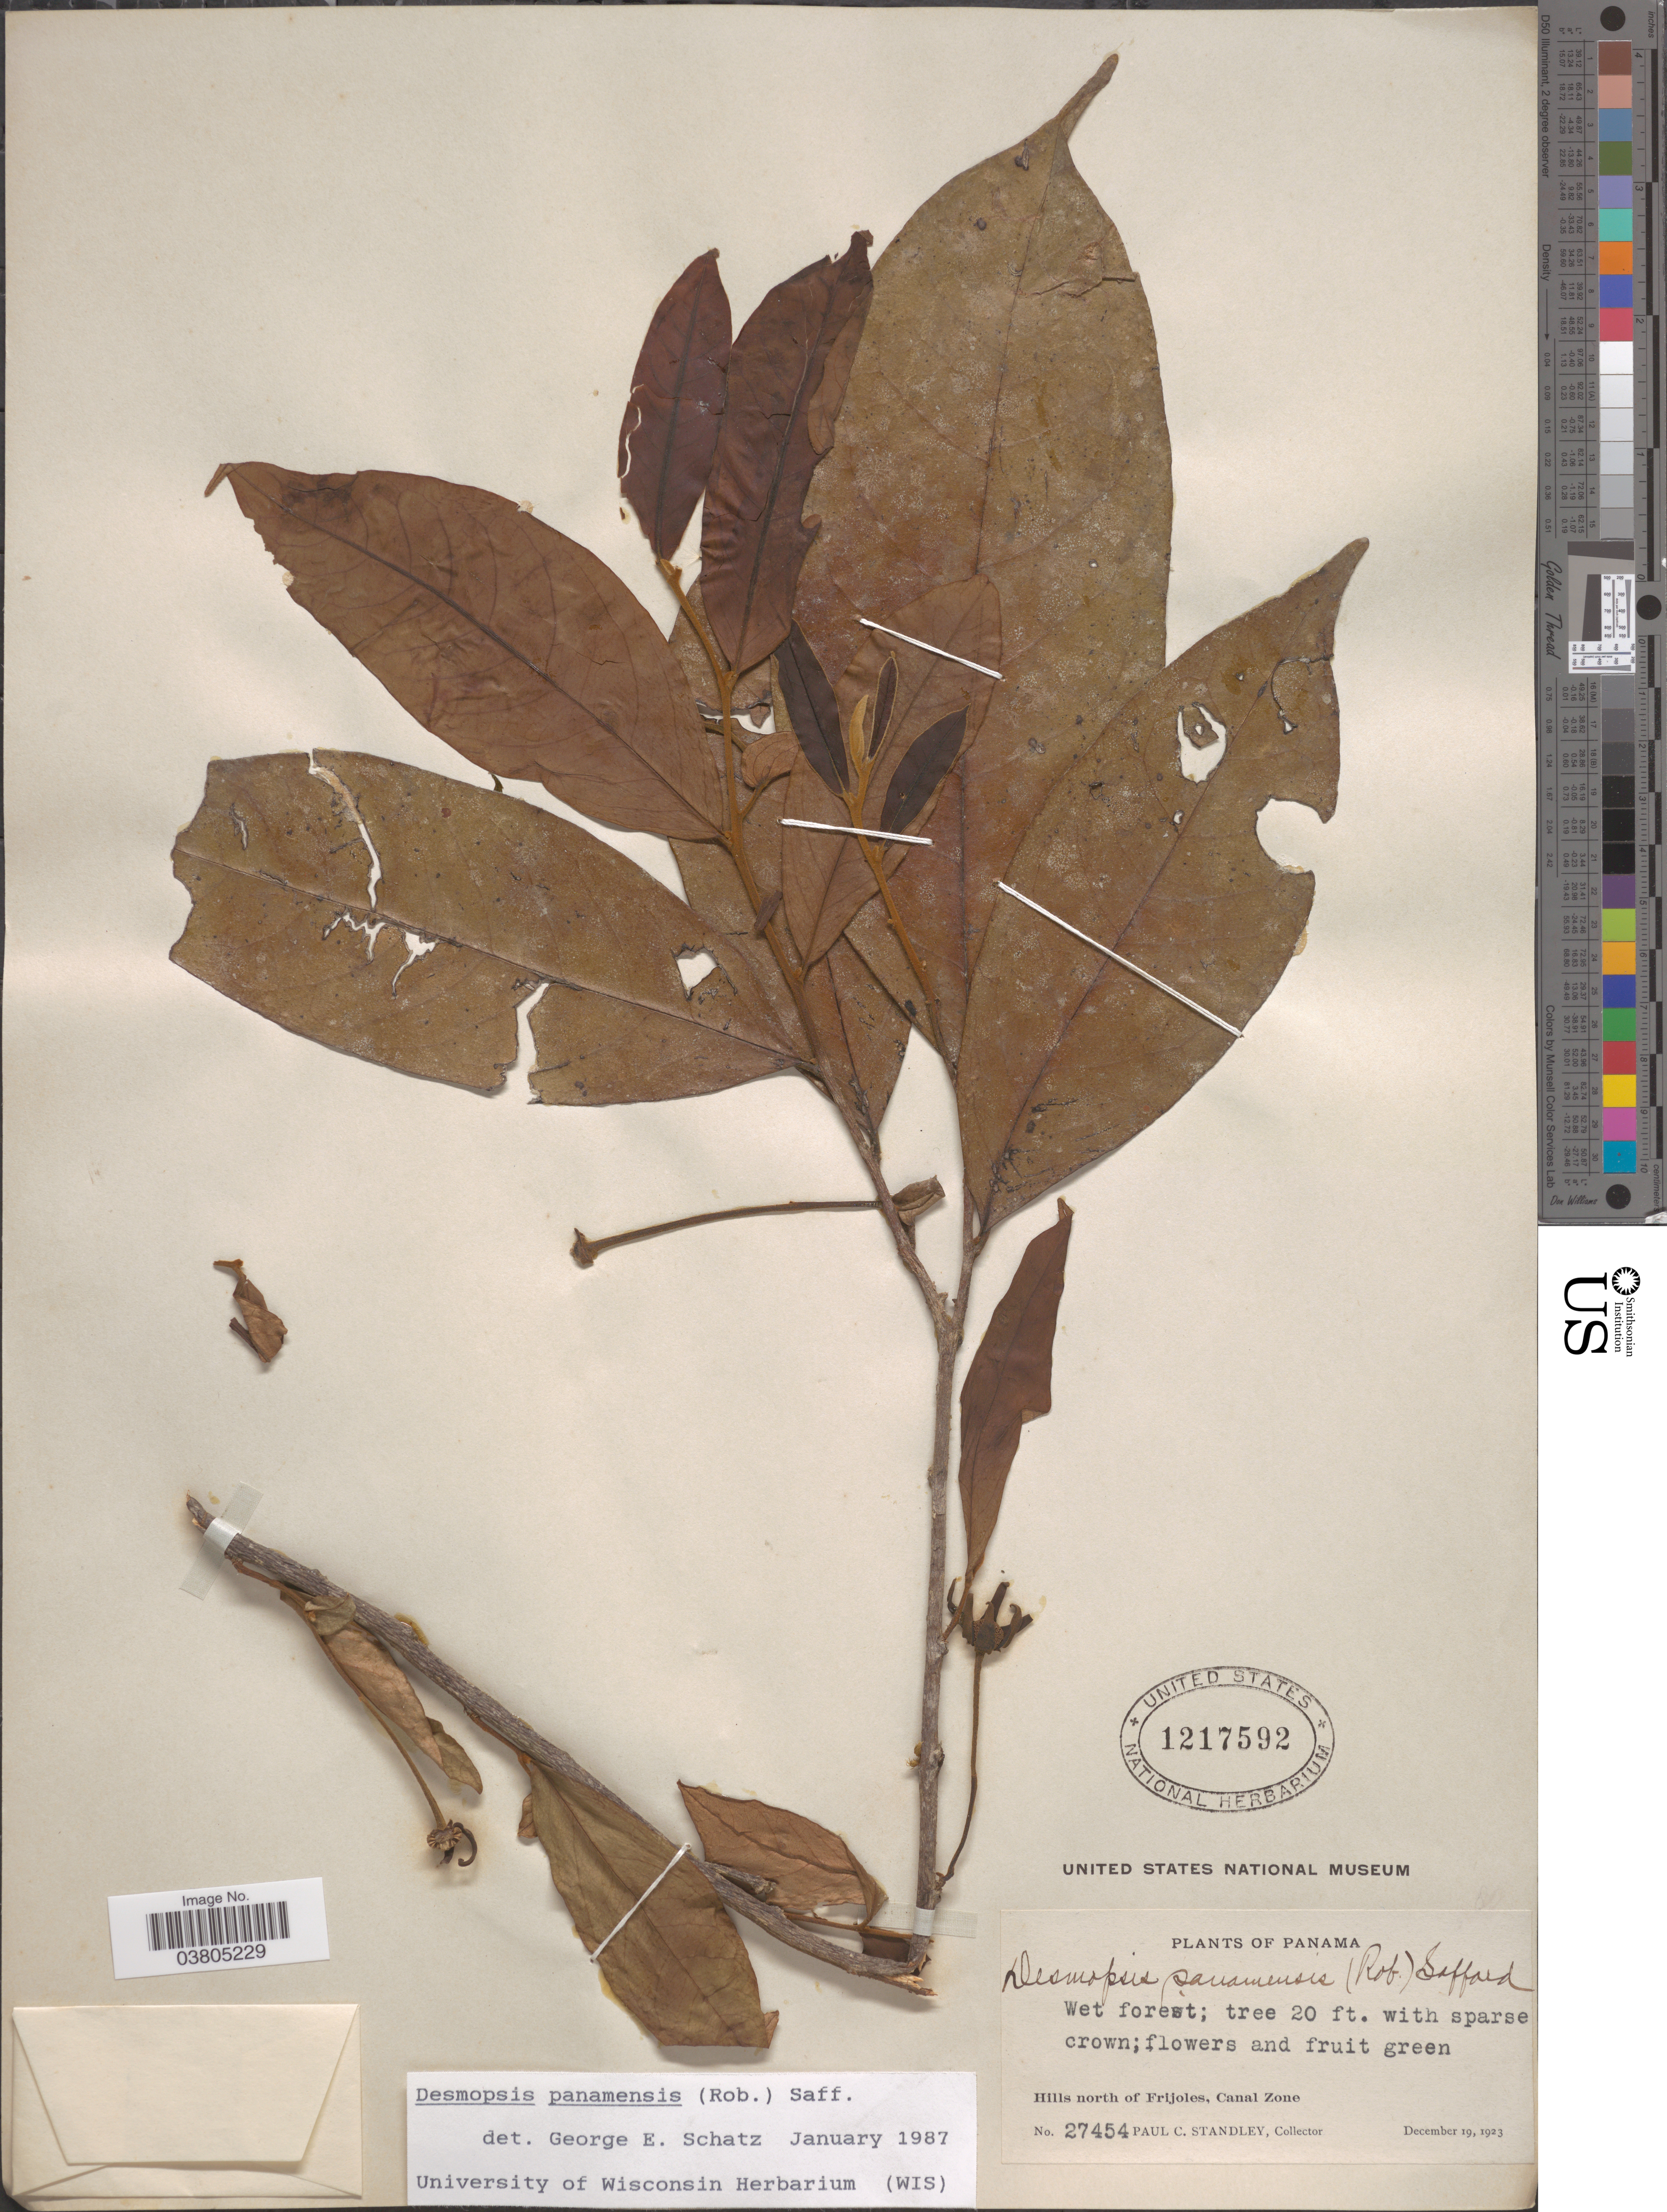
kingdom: Plantae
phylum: Tracheophyta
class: Magnoliopsida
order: Magnoliales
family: Annonaceae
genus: Desmopsis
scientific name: Desmopsis panamensis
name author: (B.L. Rob.) Saff.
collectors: P. C. Standley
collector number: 27454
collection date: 1923-12-19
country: Panama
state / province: Colón / Panamá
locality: Hills north of Frijoles, Canal Zone.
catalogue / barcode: US 1217592